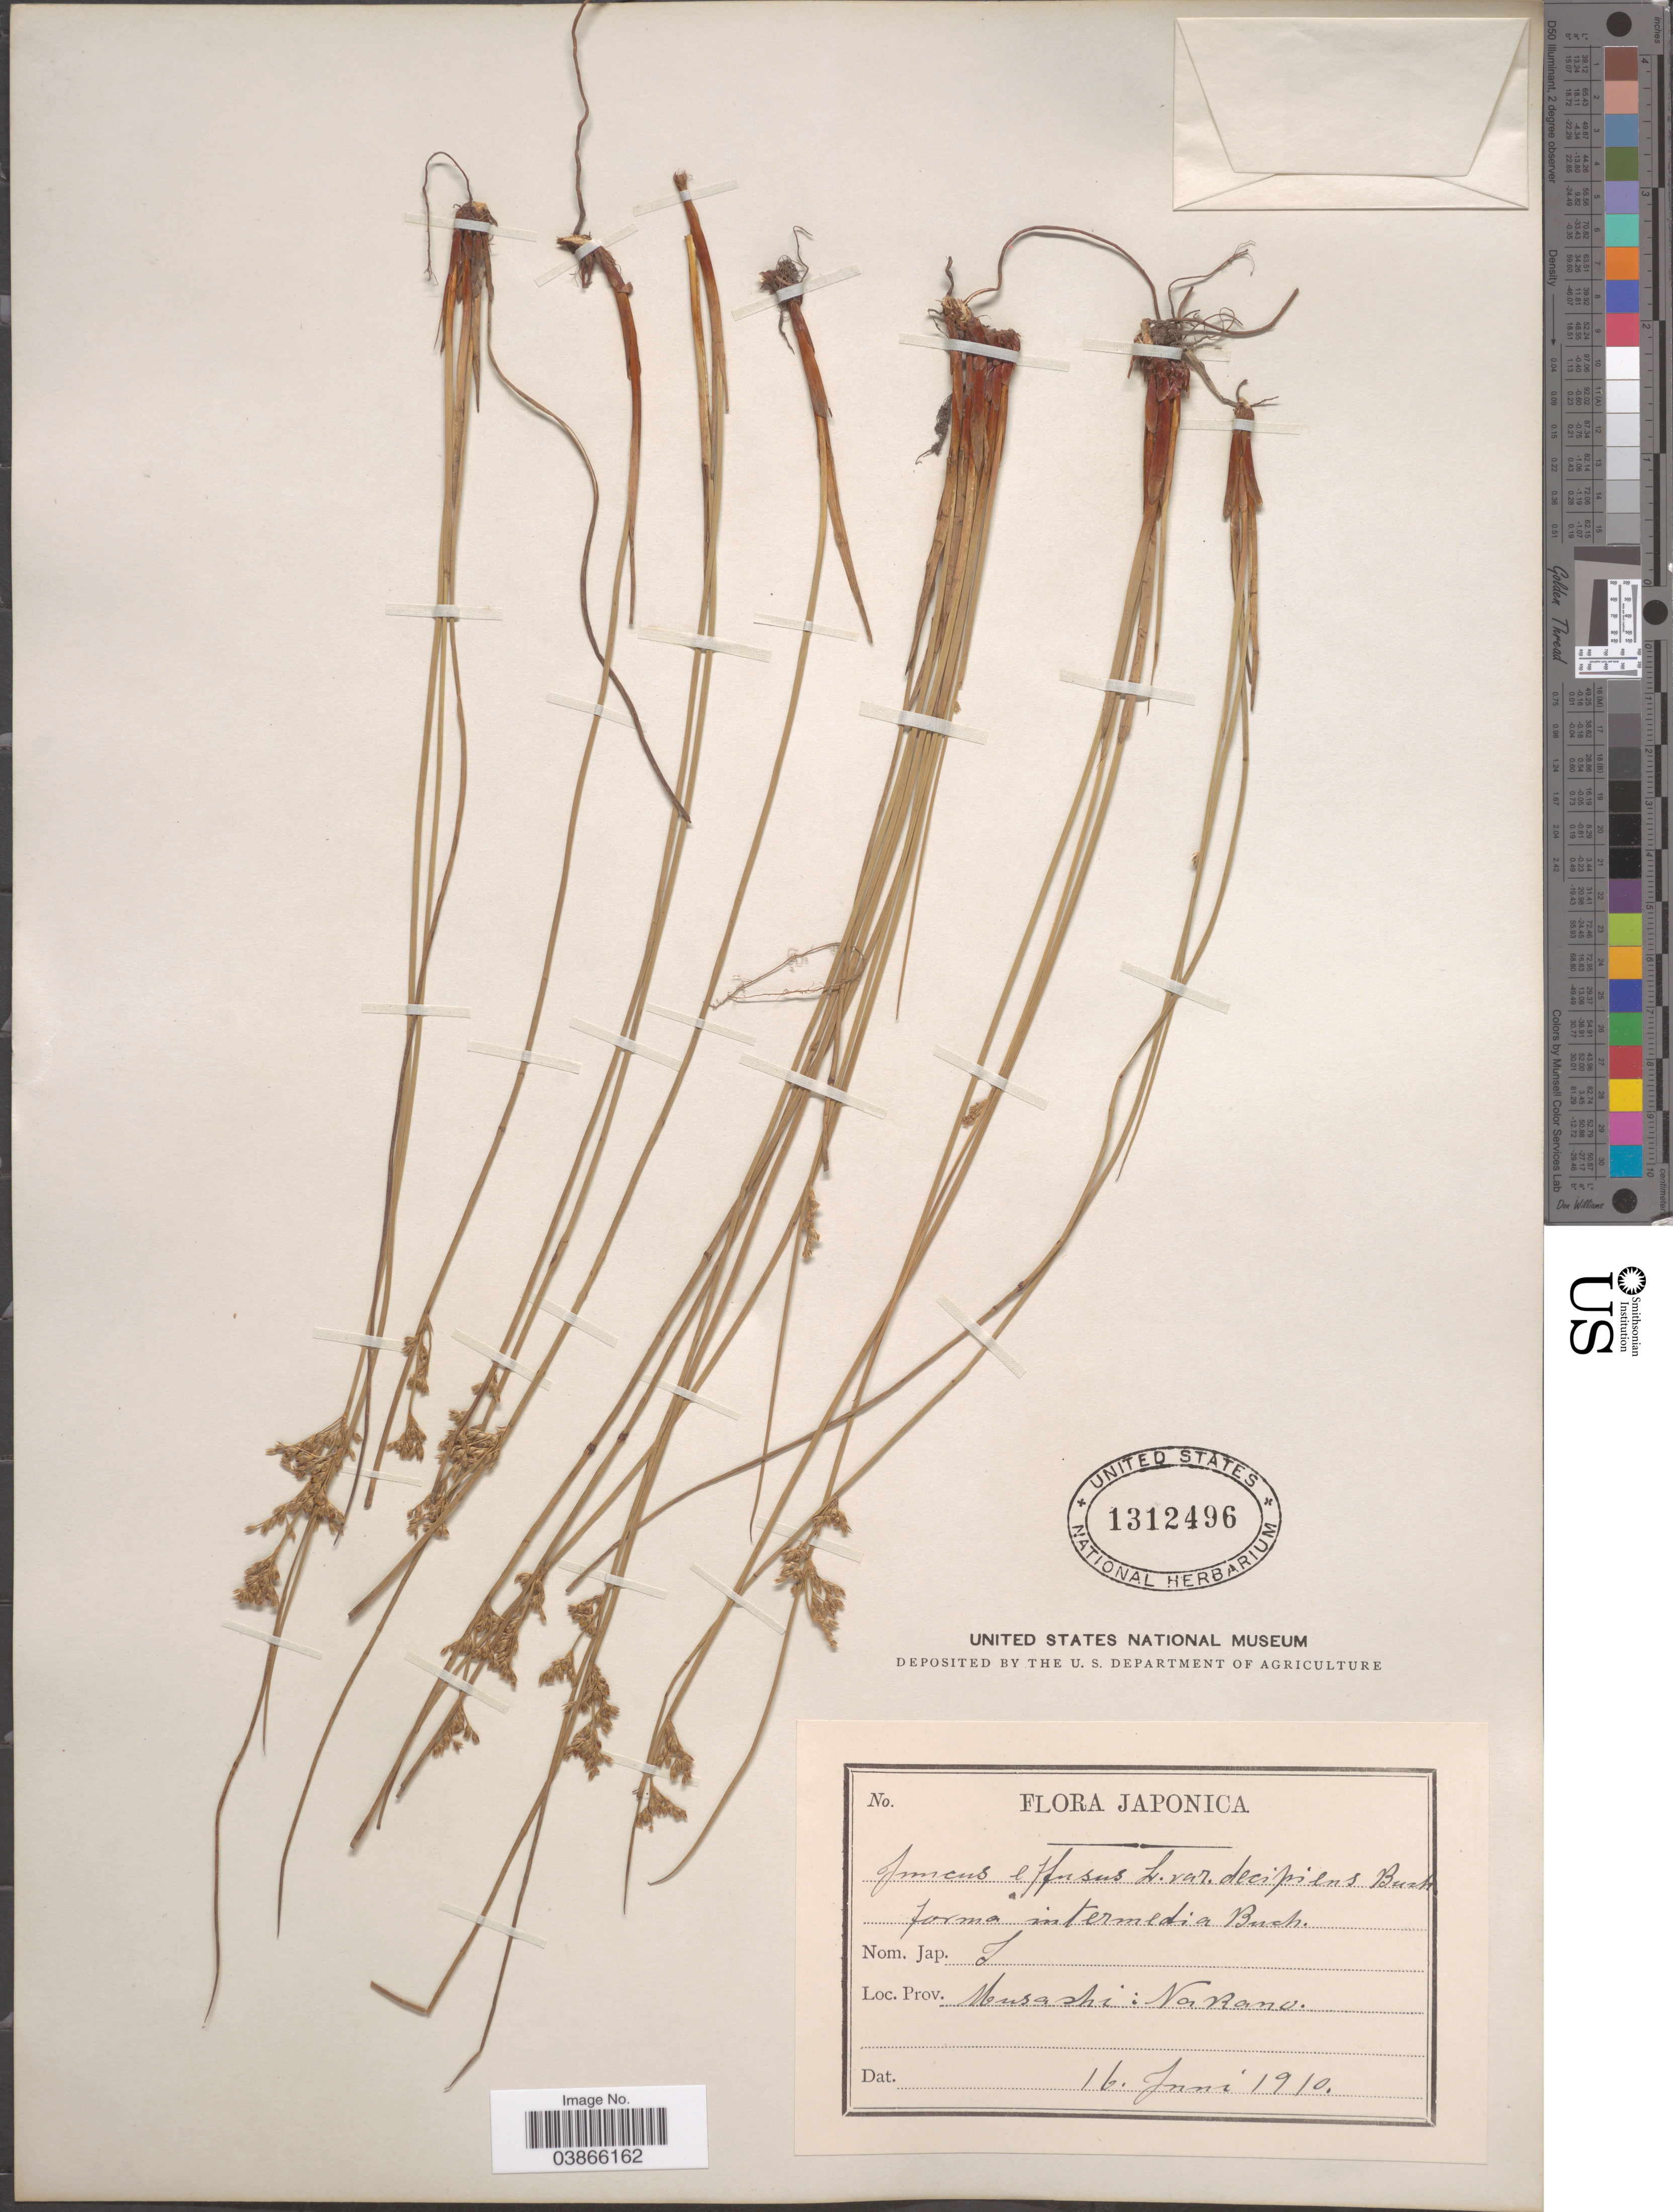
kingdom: Plantae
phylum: Tracheophyta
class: Liliopsida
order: Poales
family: Juncaceae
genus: Juncus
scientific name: Juncus effusus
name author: L.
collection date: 1910-06-16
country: Japan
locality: Musashi: Nakano.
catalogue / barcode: US 1312496